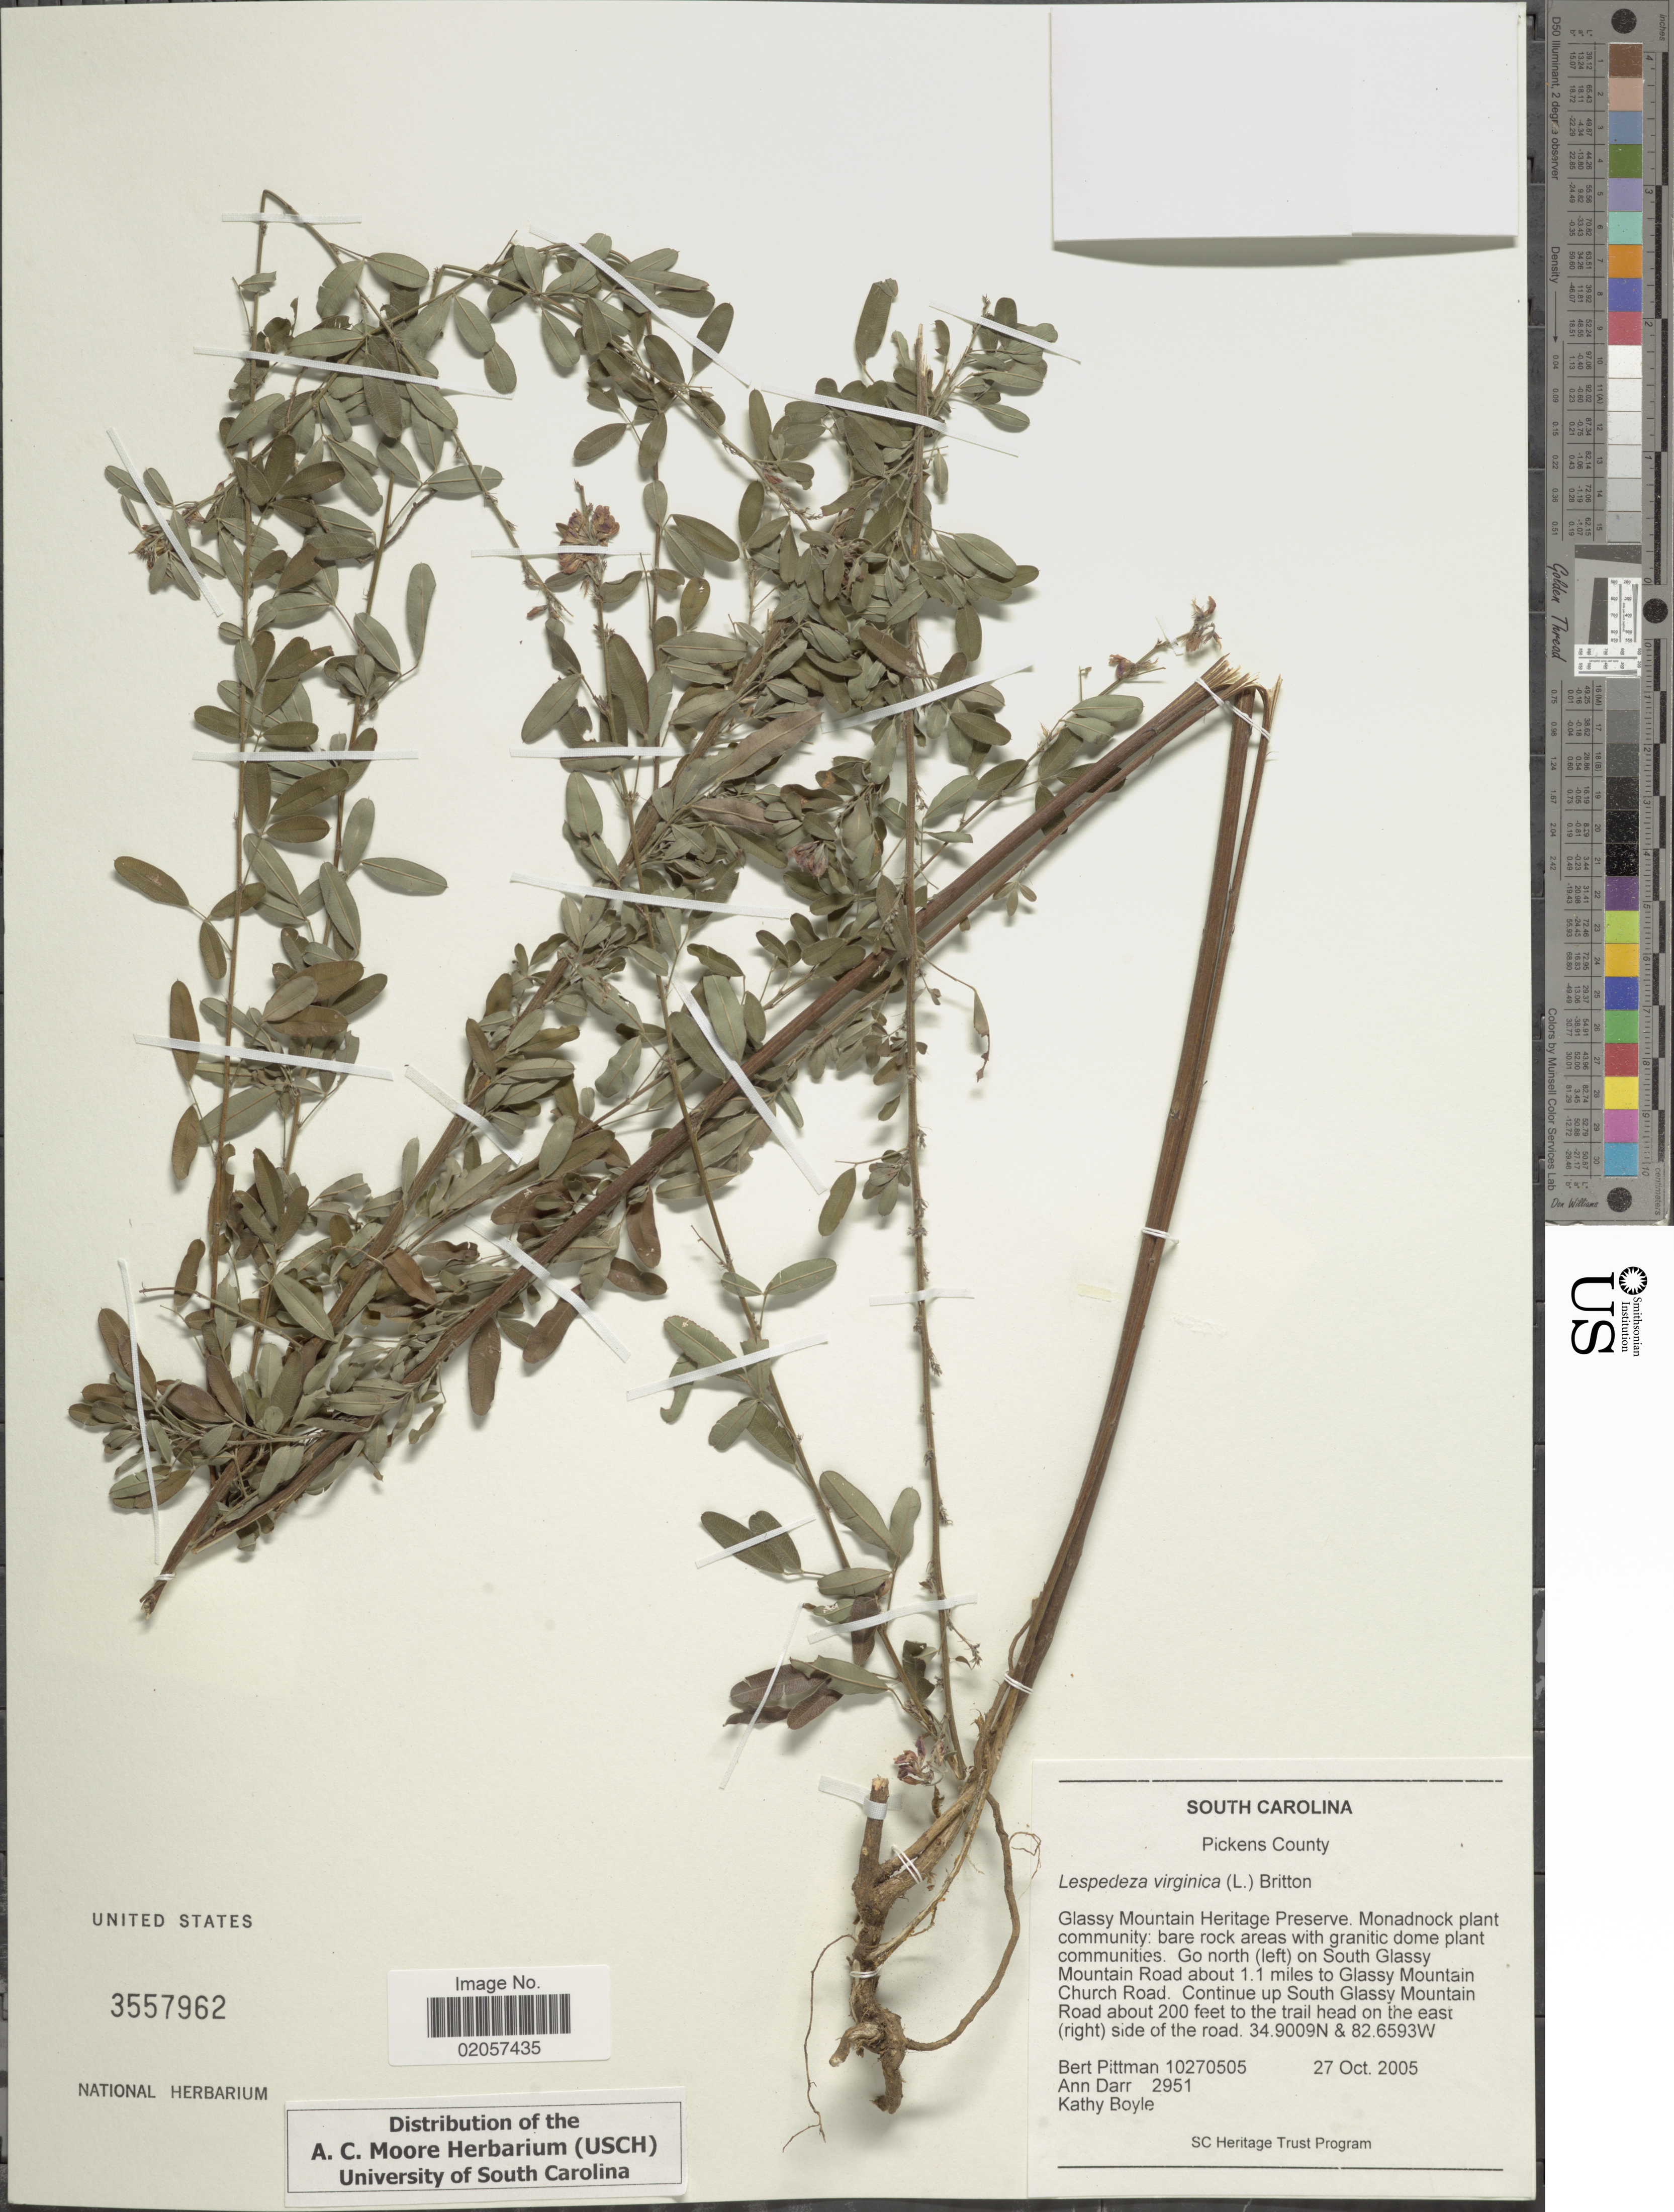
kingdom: Plantae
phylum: Tracheophyta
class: Magnoliopsida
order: Fabales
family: Fabaceae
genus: Lespedeza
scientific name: Lespedeza virginica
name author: (L.) Britton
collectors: B. Pittman, A. Darr & K. Boyle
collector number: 10270505/2951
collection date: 2005-10-27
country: United States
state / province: South Carolina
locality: South Carolina. Glassy Mountain Heritage Preserve. Monadnock plant community. Go North (left) on South Glassy Mountain Road about 1.1 miles to Glassy Mountain Church Road. Continue up South Glassy Mountain Road about 200 feet to the trail head on the east (right) side of the road.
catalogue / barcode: US 3557962